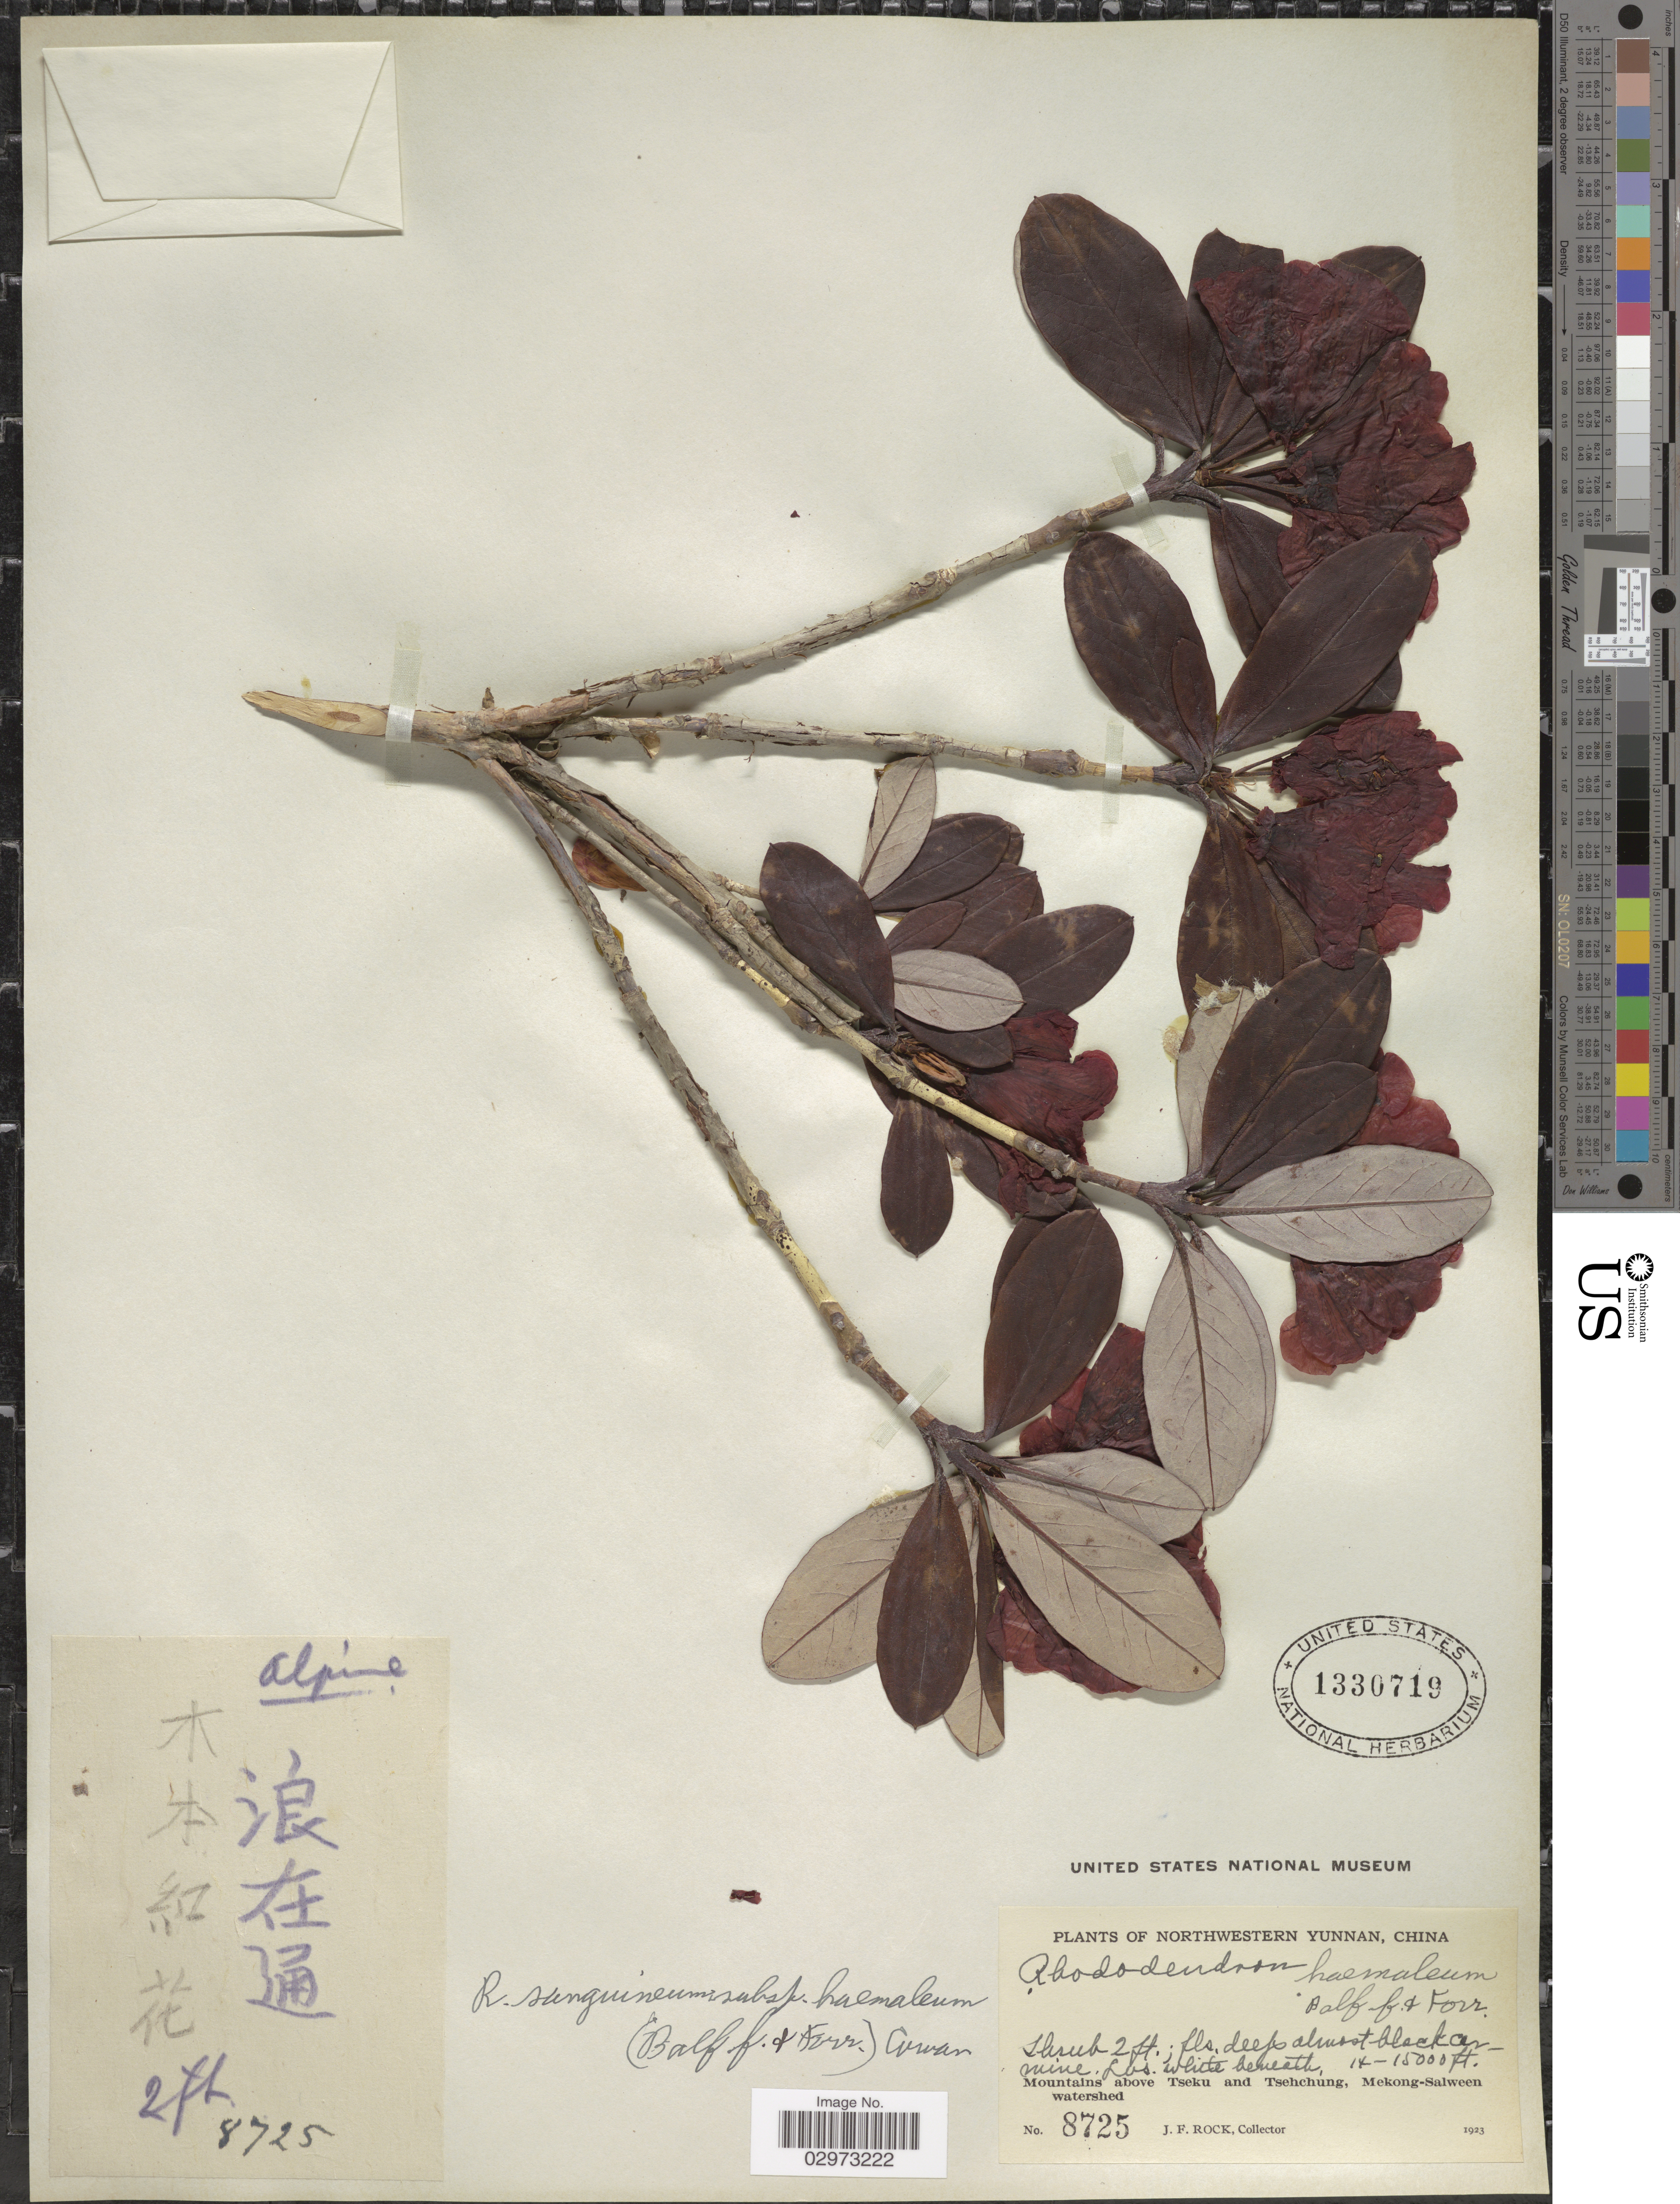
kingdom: Plantae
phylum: Tracheophyta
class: Magnoliopsida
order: Ericales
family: Ericaceae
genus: Rhododendron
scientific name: Rhododendron sanguineum subsp. haemaleum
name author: (Balf. f. & Forrest) Cowan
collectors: J. Rock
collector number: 8725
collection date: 1923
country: China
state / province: Yunnan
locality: Northwestern Yunnan. Mountains above Tseku and Tsehchung, Mekong-Salween watershed.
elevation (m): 4267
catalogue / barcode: US 1330719